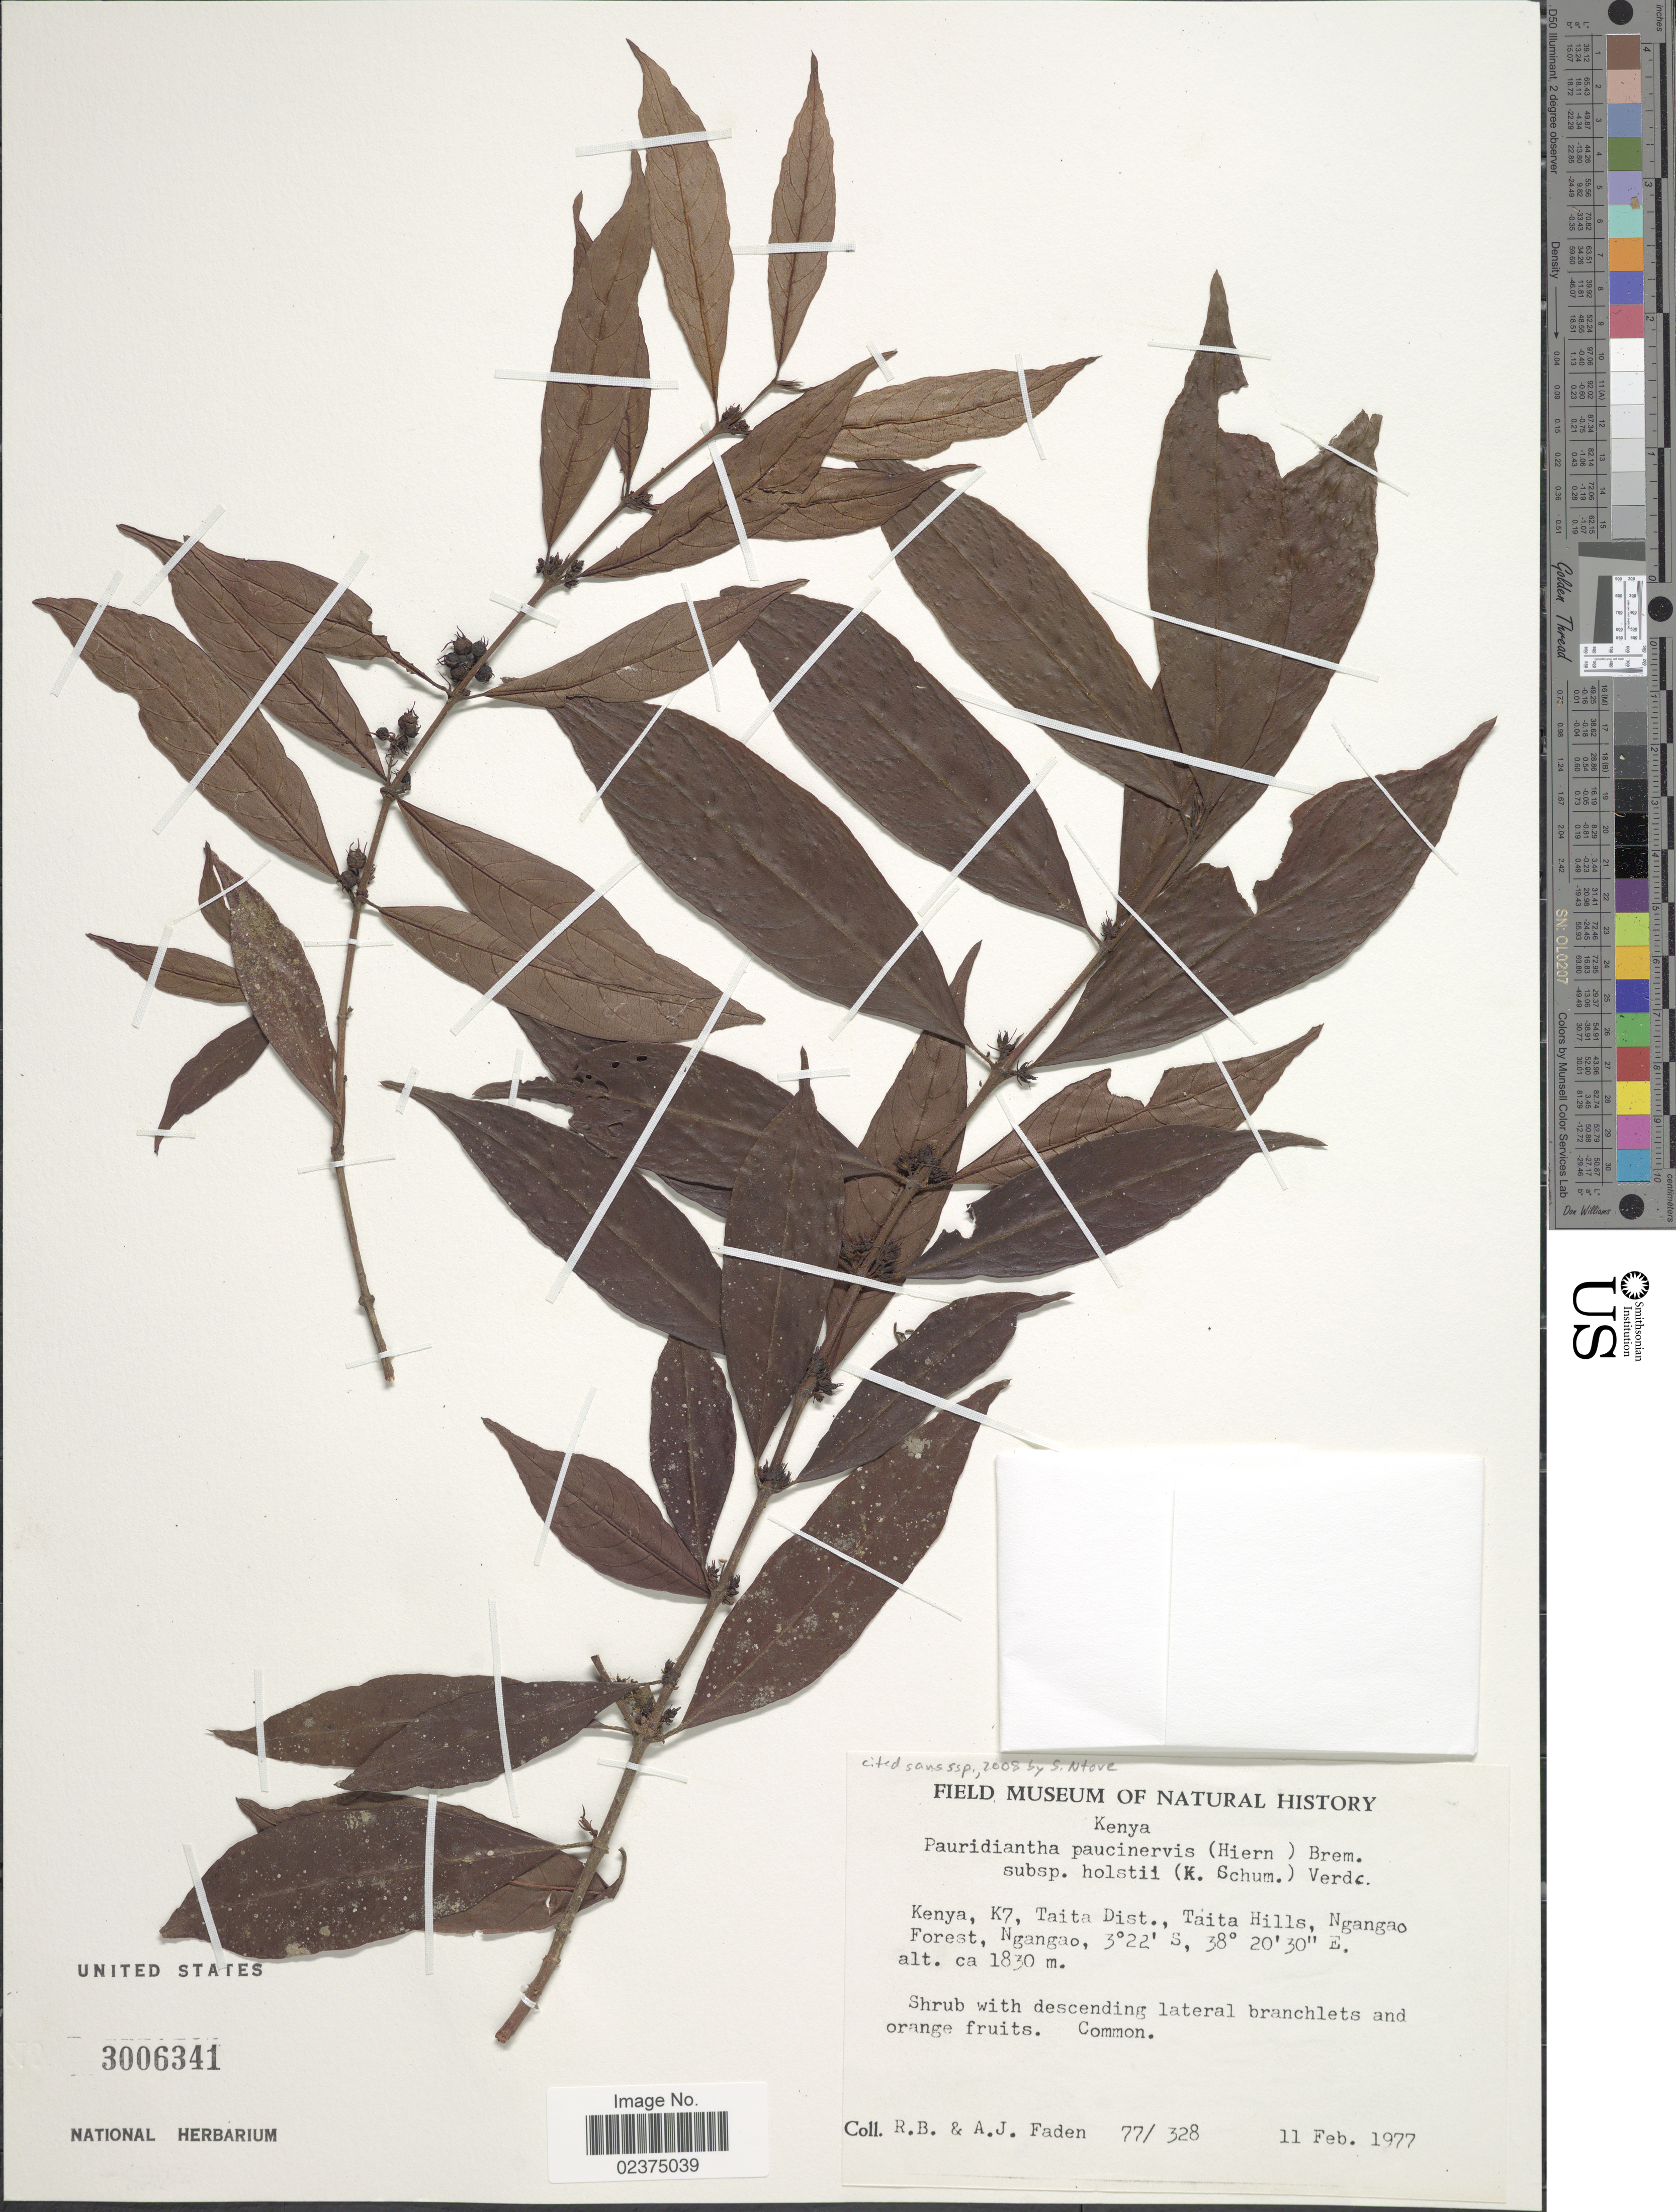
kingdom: Plantae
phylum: Tracheophyta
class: Magnoliopsida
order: Gentianales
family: Rubiaceae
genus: Pauridiantha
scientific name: Pauridiantha paucinervis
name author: (Hiern) Bremek.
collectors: R. B. Faden & A. J. Faden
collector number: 77/328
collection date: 1977-02-11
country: Kenya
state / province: Taita Taveta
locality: Kenya, K7, Taita Dist., Taita Hills, Ngangao Forest, Ngangao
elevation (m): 1830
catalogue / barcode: US 3006341